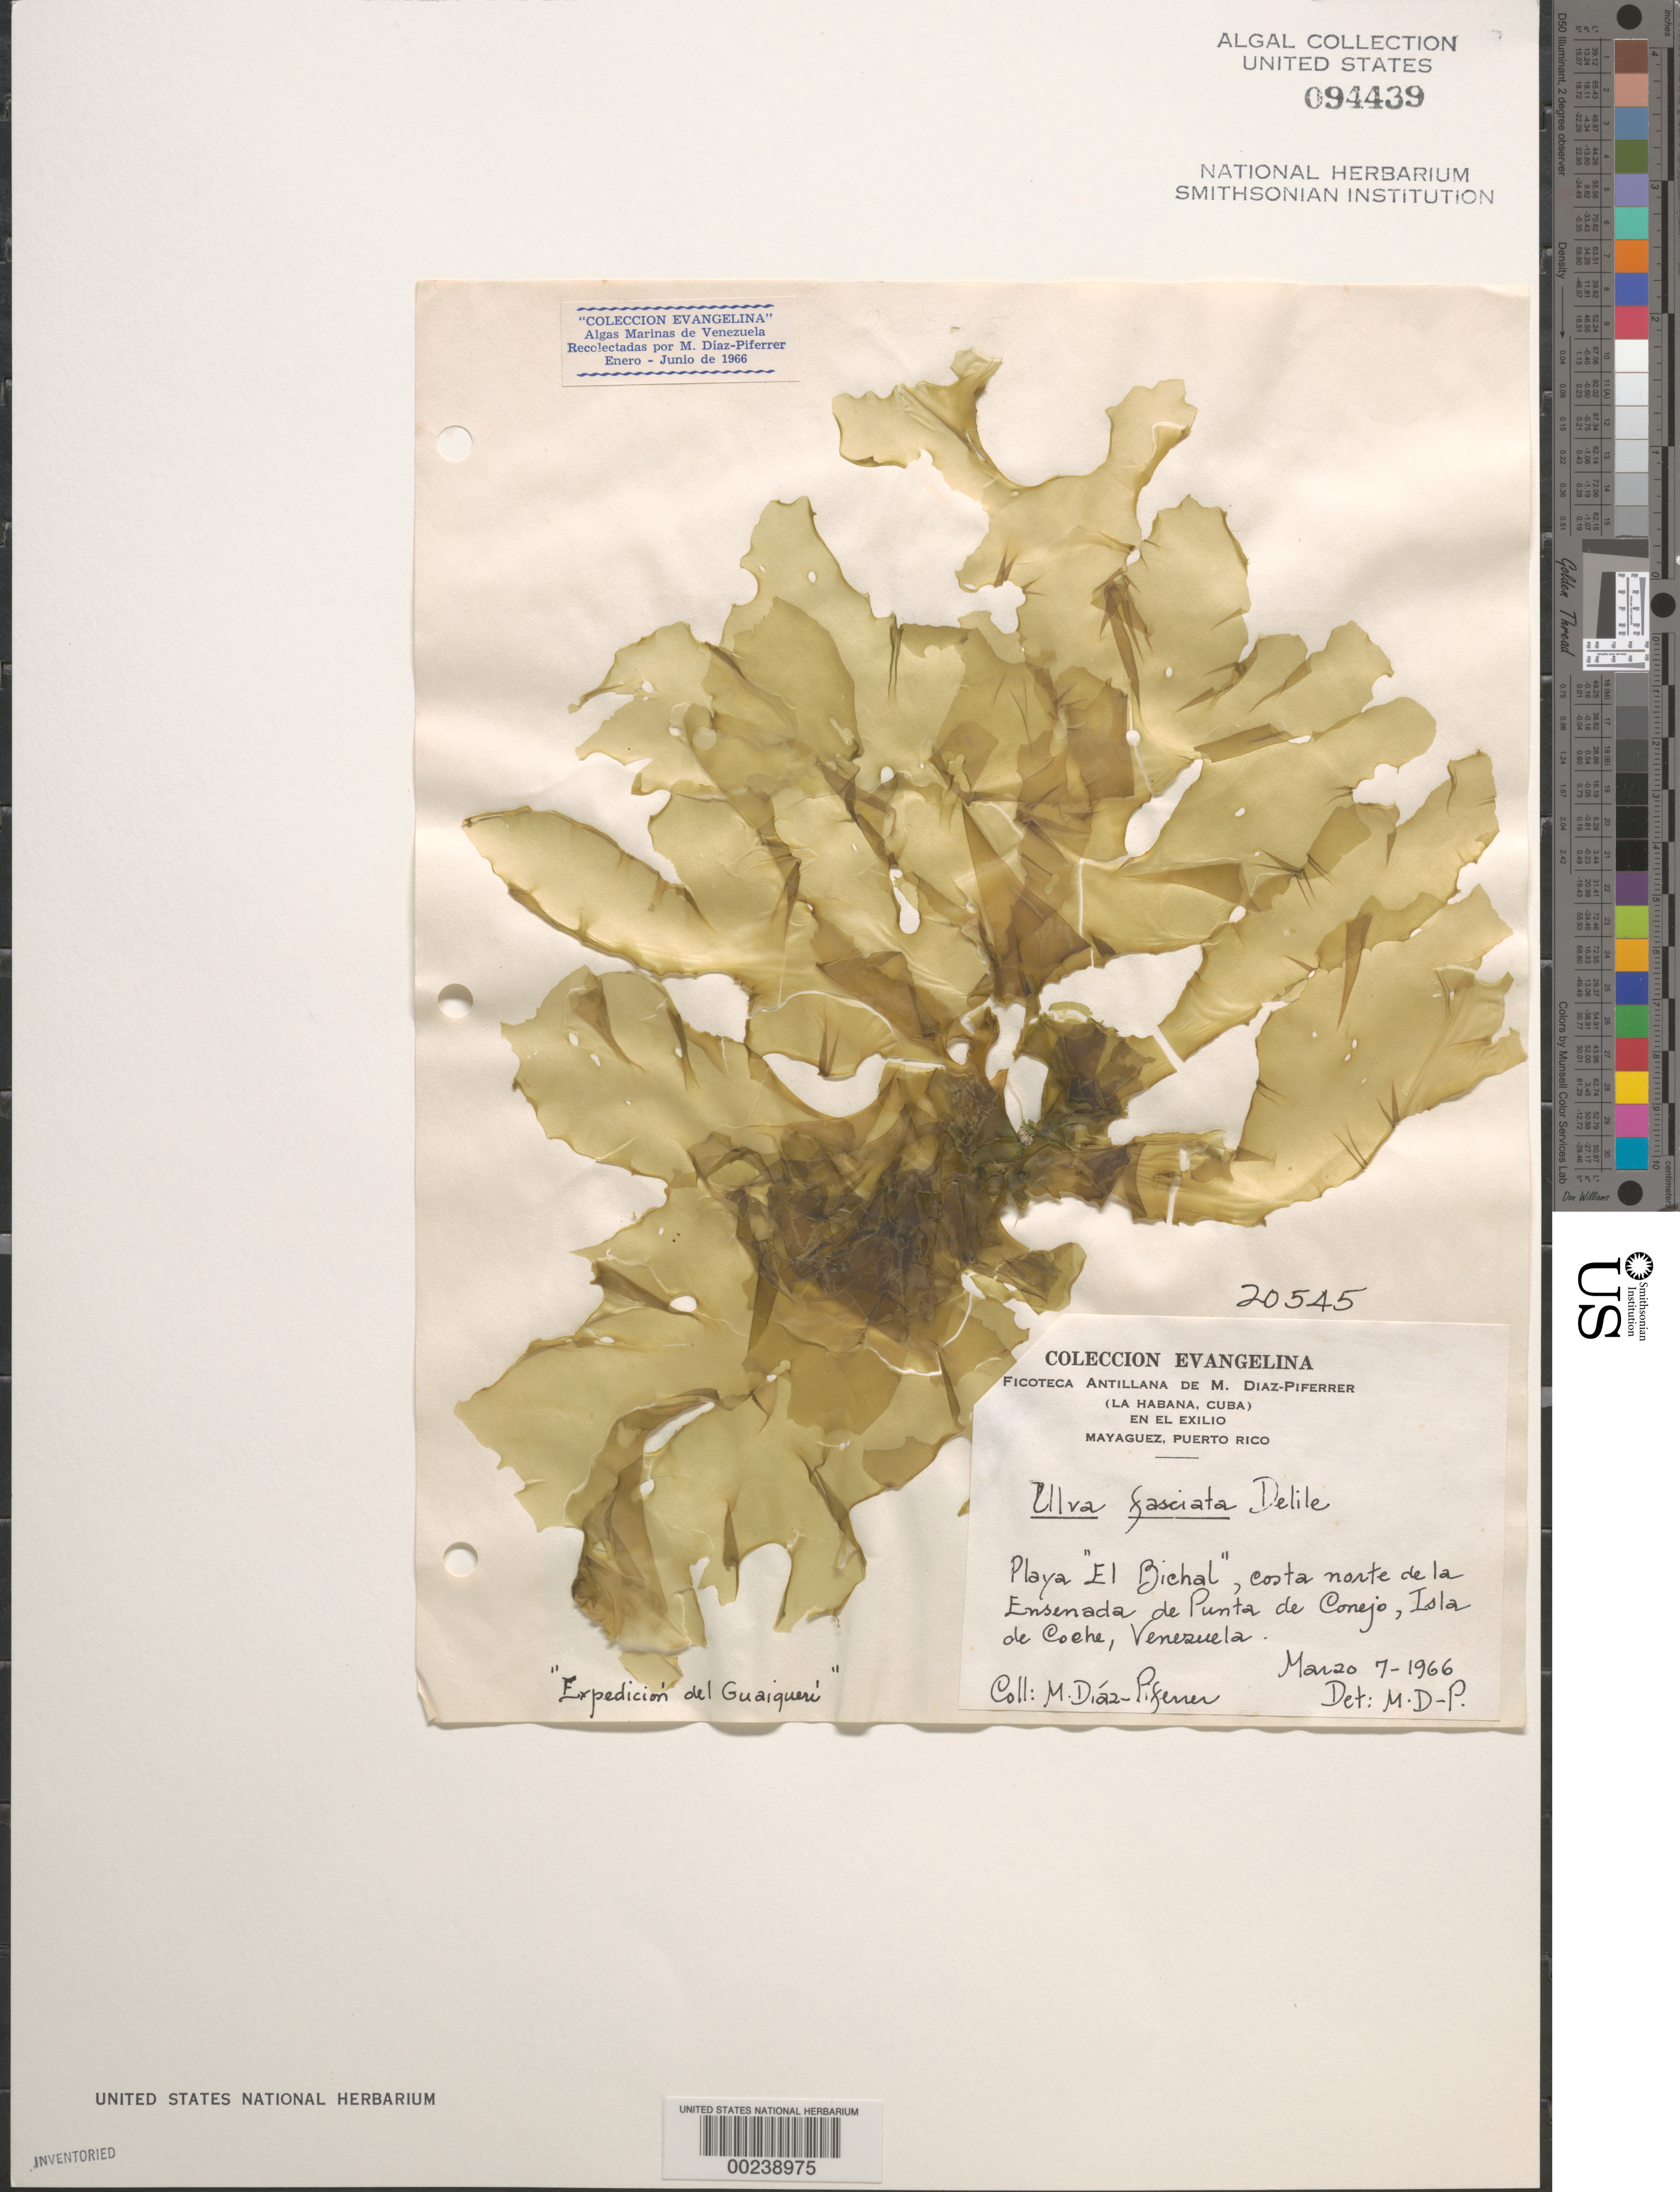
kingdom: Plantae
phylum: Chlorophyta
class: Ulvophyceae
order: Ulvales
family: Ulvaceae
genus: Ulva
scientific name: Ulva lactuca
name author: L.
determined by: Algae name updating Project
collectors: M. Diaz-Piferrer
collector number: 20545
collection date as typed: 07 Mar 1966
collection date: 1966-03-07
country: Venezuela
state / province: Nueva Esparta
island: Coche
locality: Ensenada de Punta de Conejo, Playa El Bichal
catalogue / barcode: US 94439